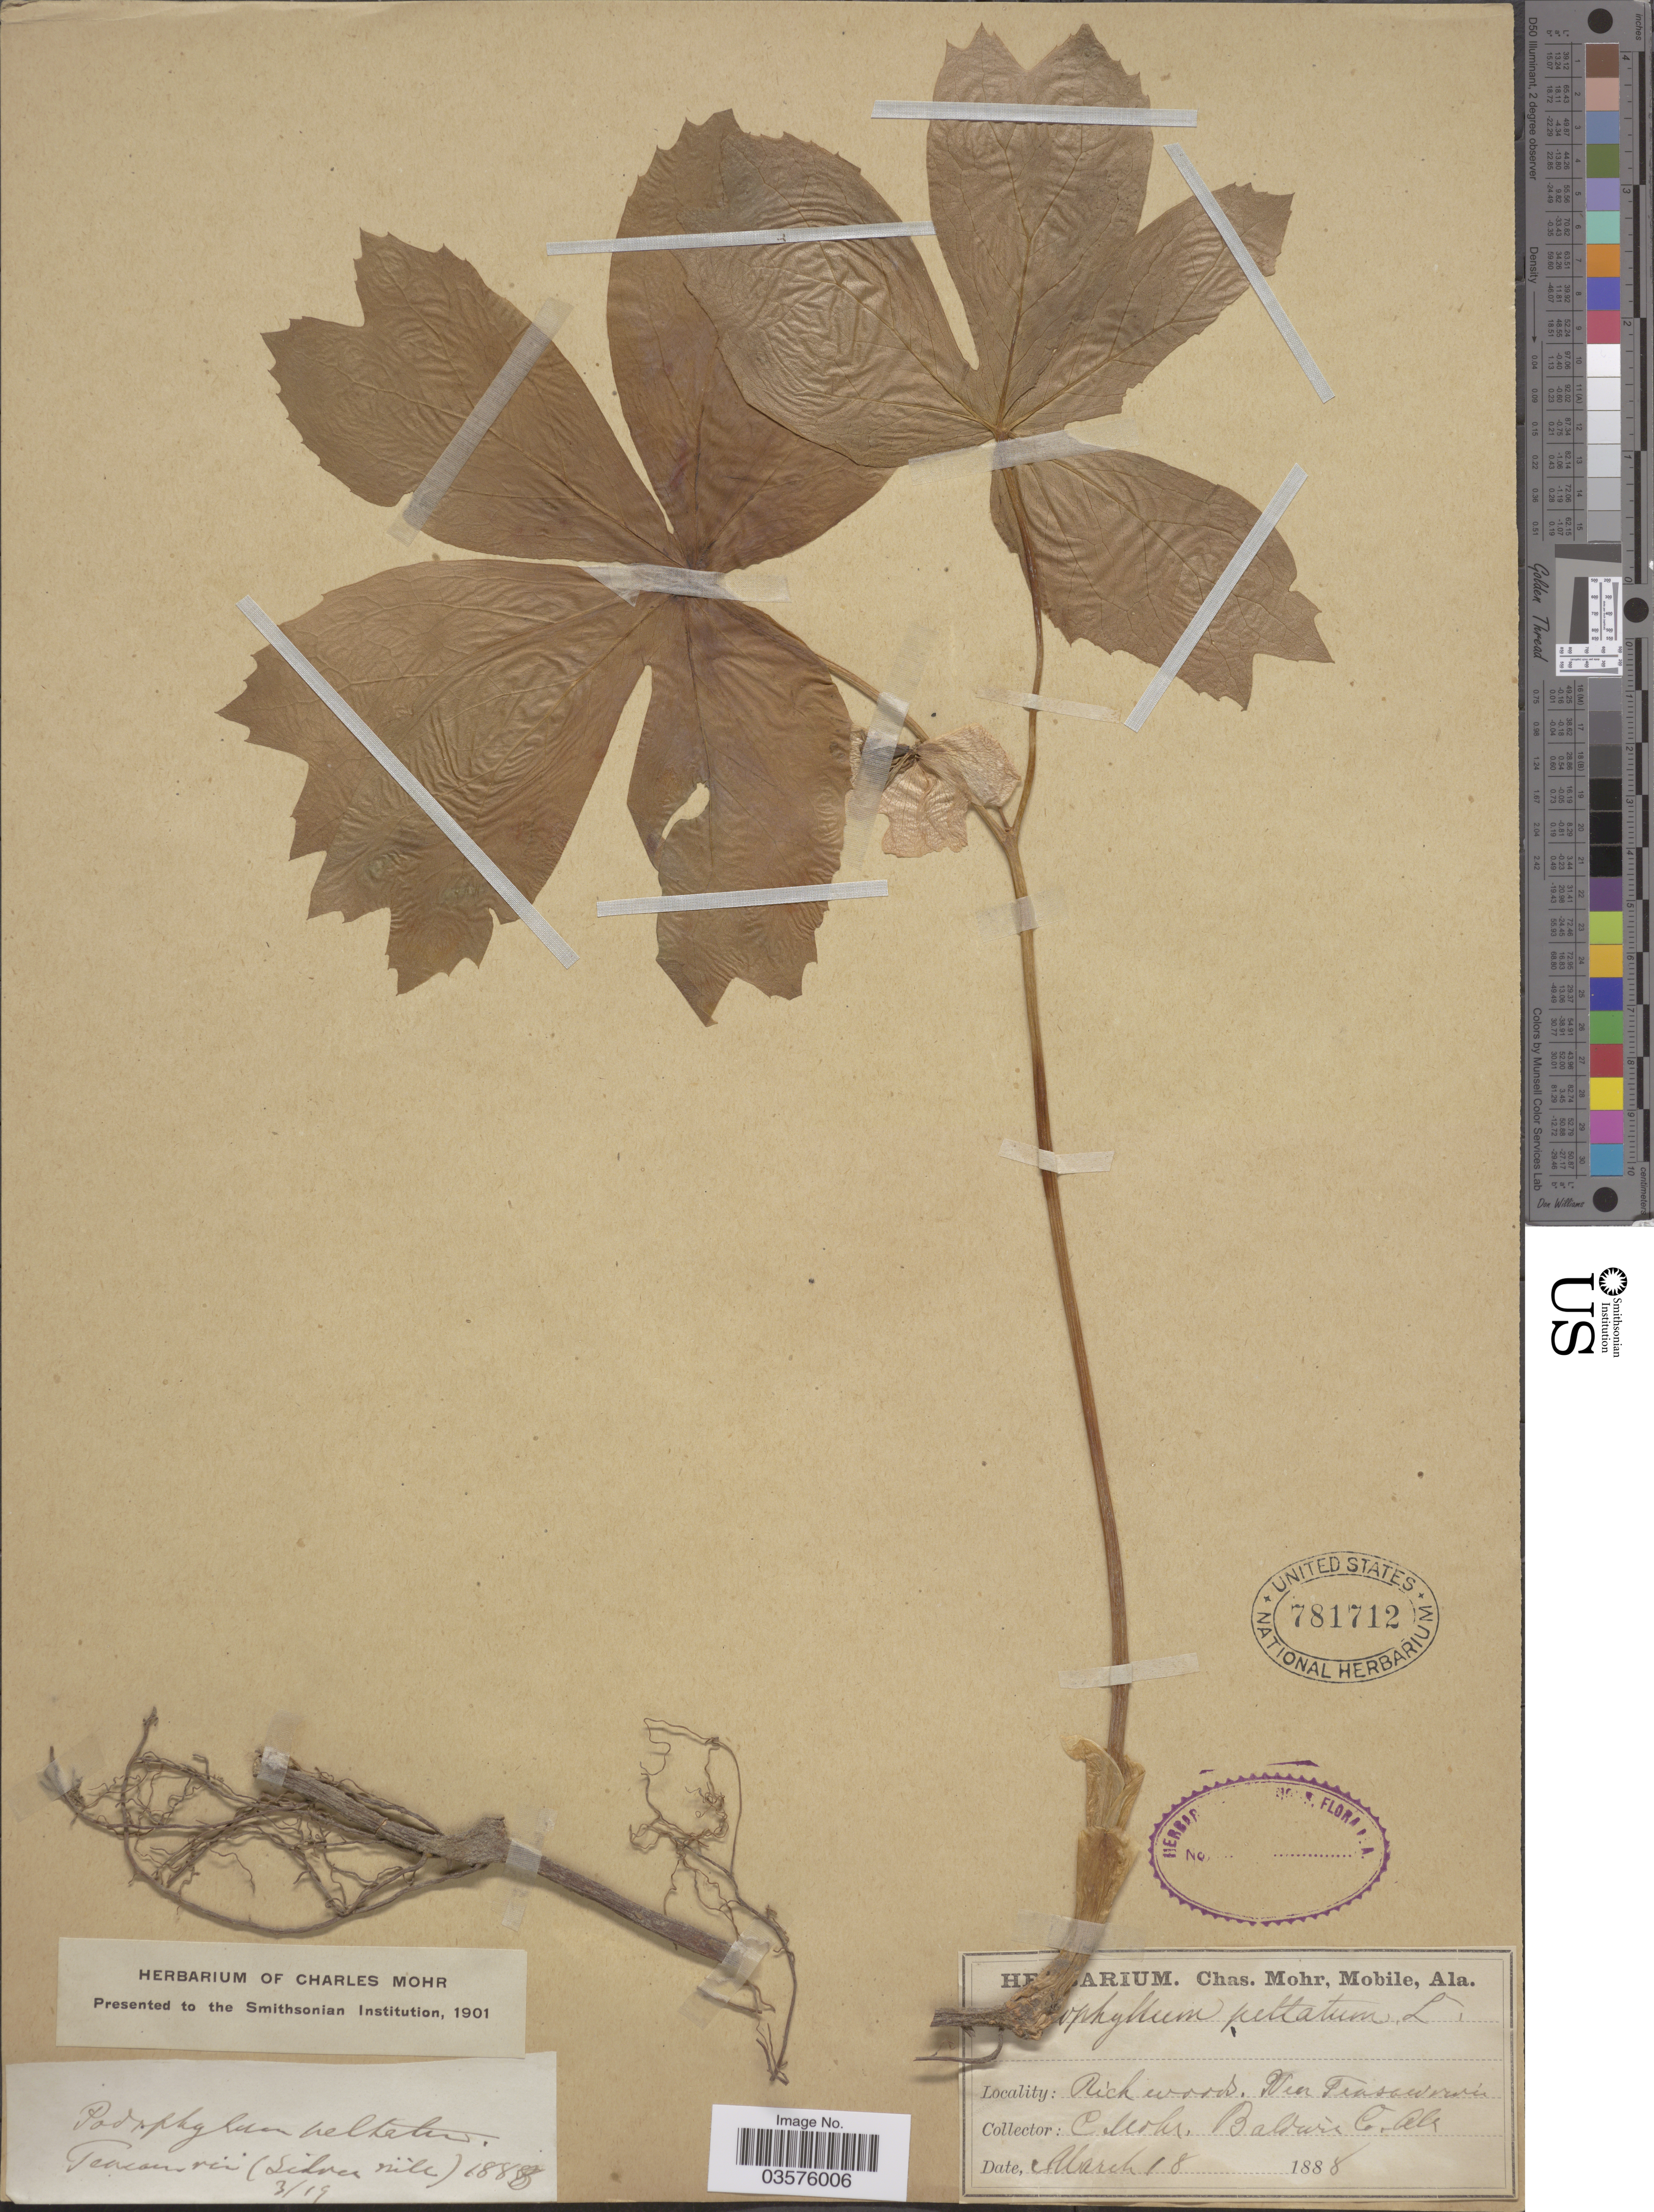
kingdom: Plantae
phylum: Tracheophyta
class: Magnoliopsida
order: Ranunculales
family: Berberidaceae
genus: Podophyllum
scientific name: Podophyllum peltatum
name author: L.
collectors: Mohr, C. T. (herbarium)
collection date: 1888-03-18/1888-03-19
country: United States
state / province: Alabama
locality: Near Tensaw River. Baldwin Co. (Silver Mile).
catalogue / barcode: US 781712